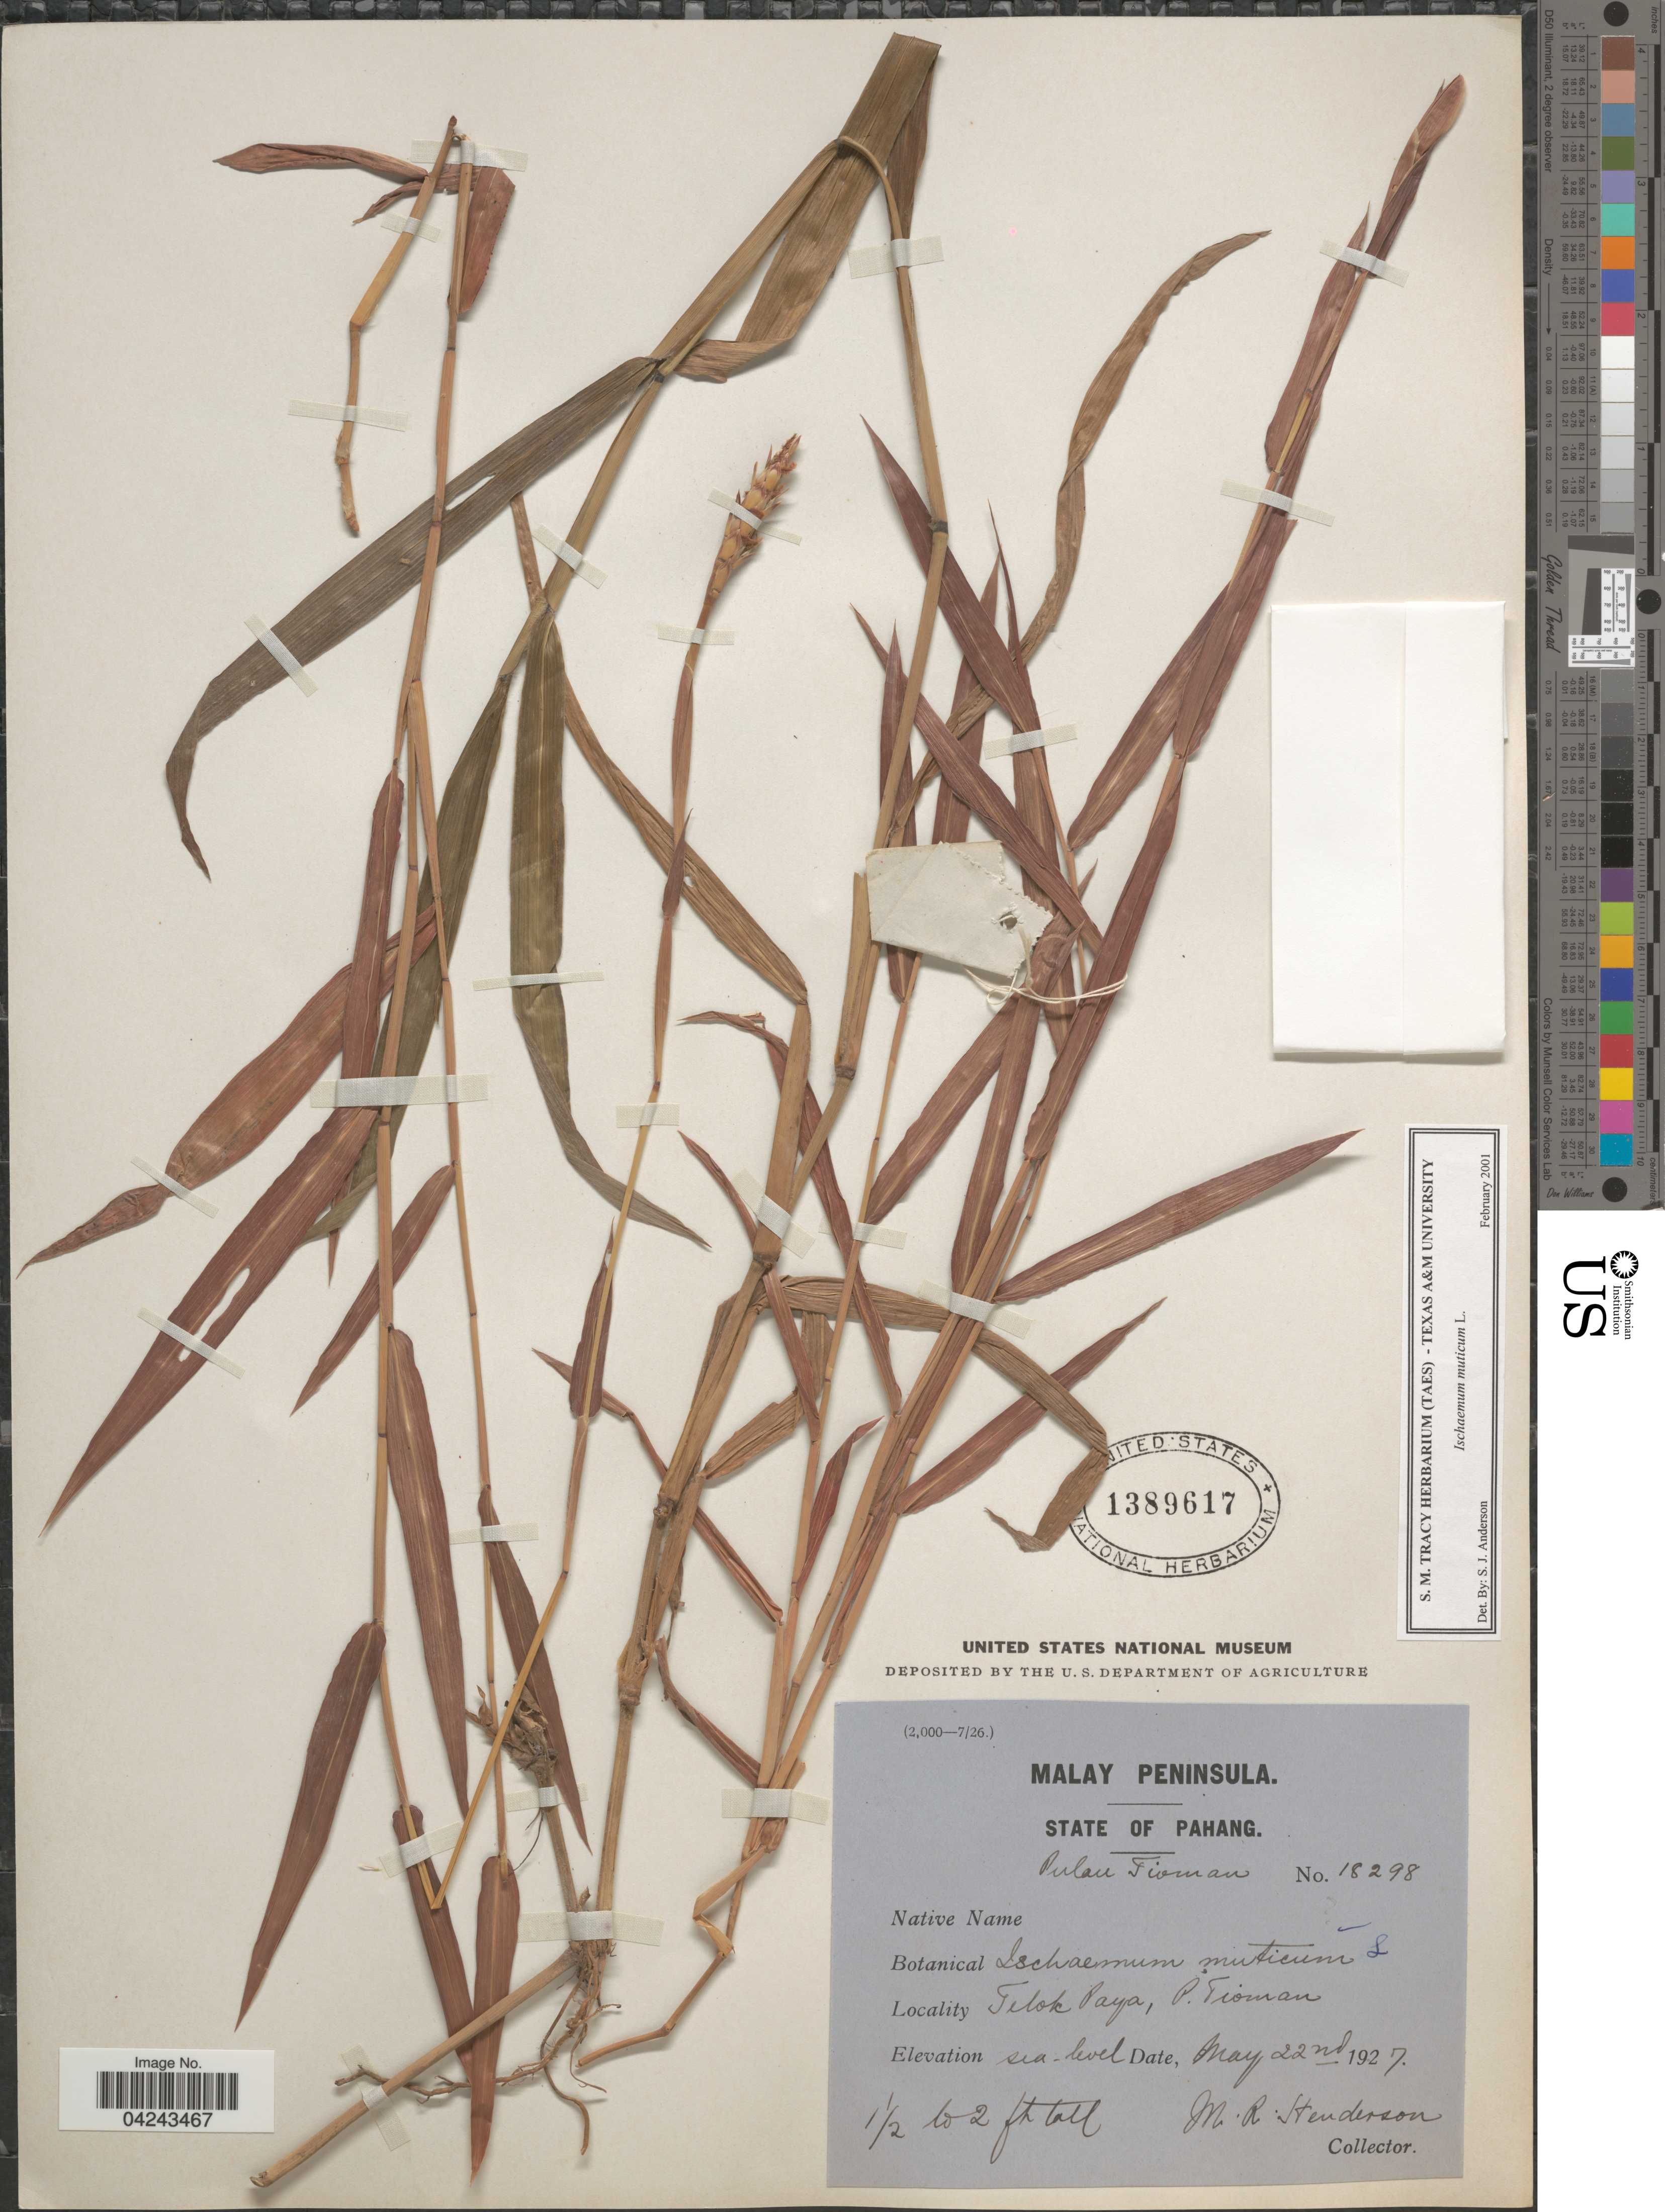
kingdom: Plantae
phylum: Tracheophyta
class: Liliopsida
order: Poales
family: Poaceae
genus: Ischaemum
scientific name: Ischaemum muticum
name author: L.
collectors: M. Henderson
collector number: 18298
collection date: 1927-05-22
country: Malaysia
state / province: Pahang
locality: Malay Peninsula. Telok Paya, P. Fioman.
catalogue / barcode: US 1389617